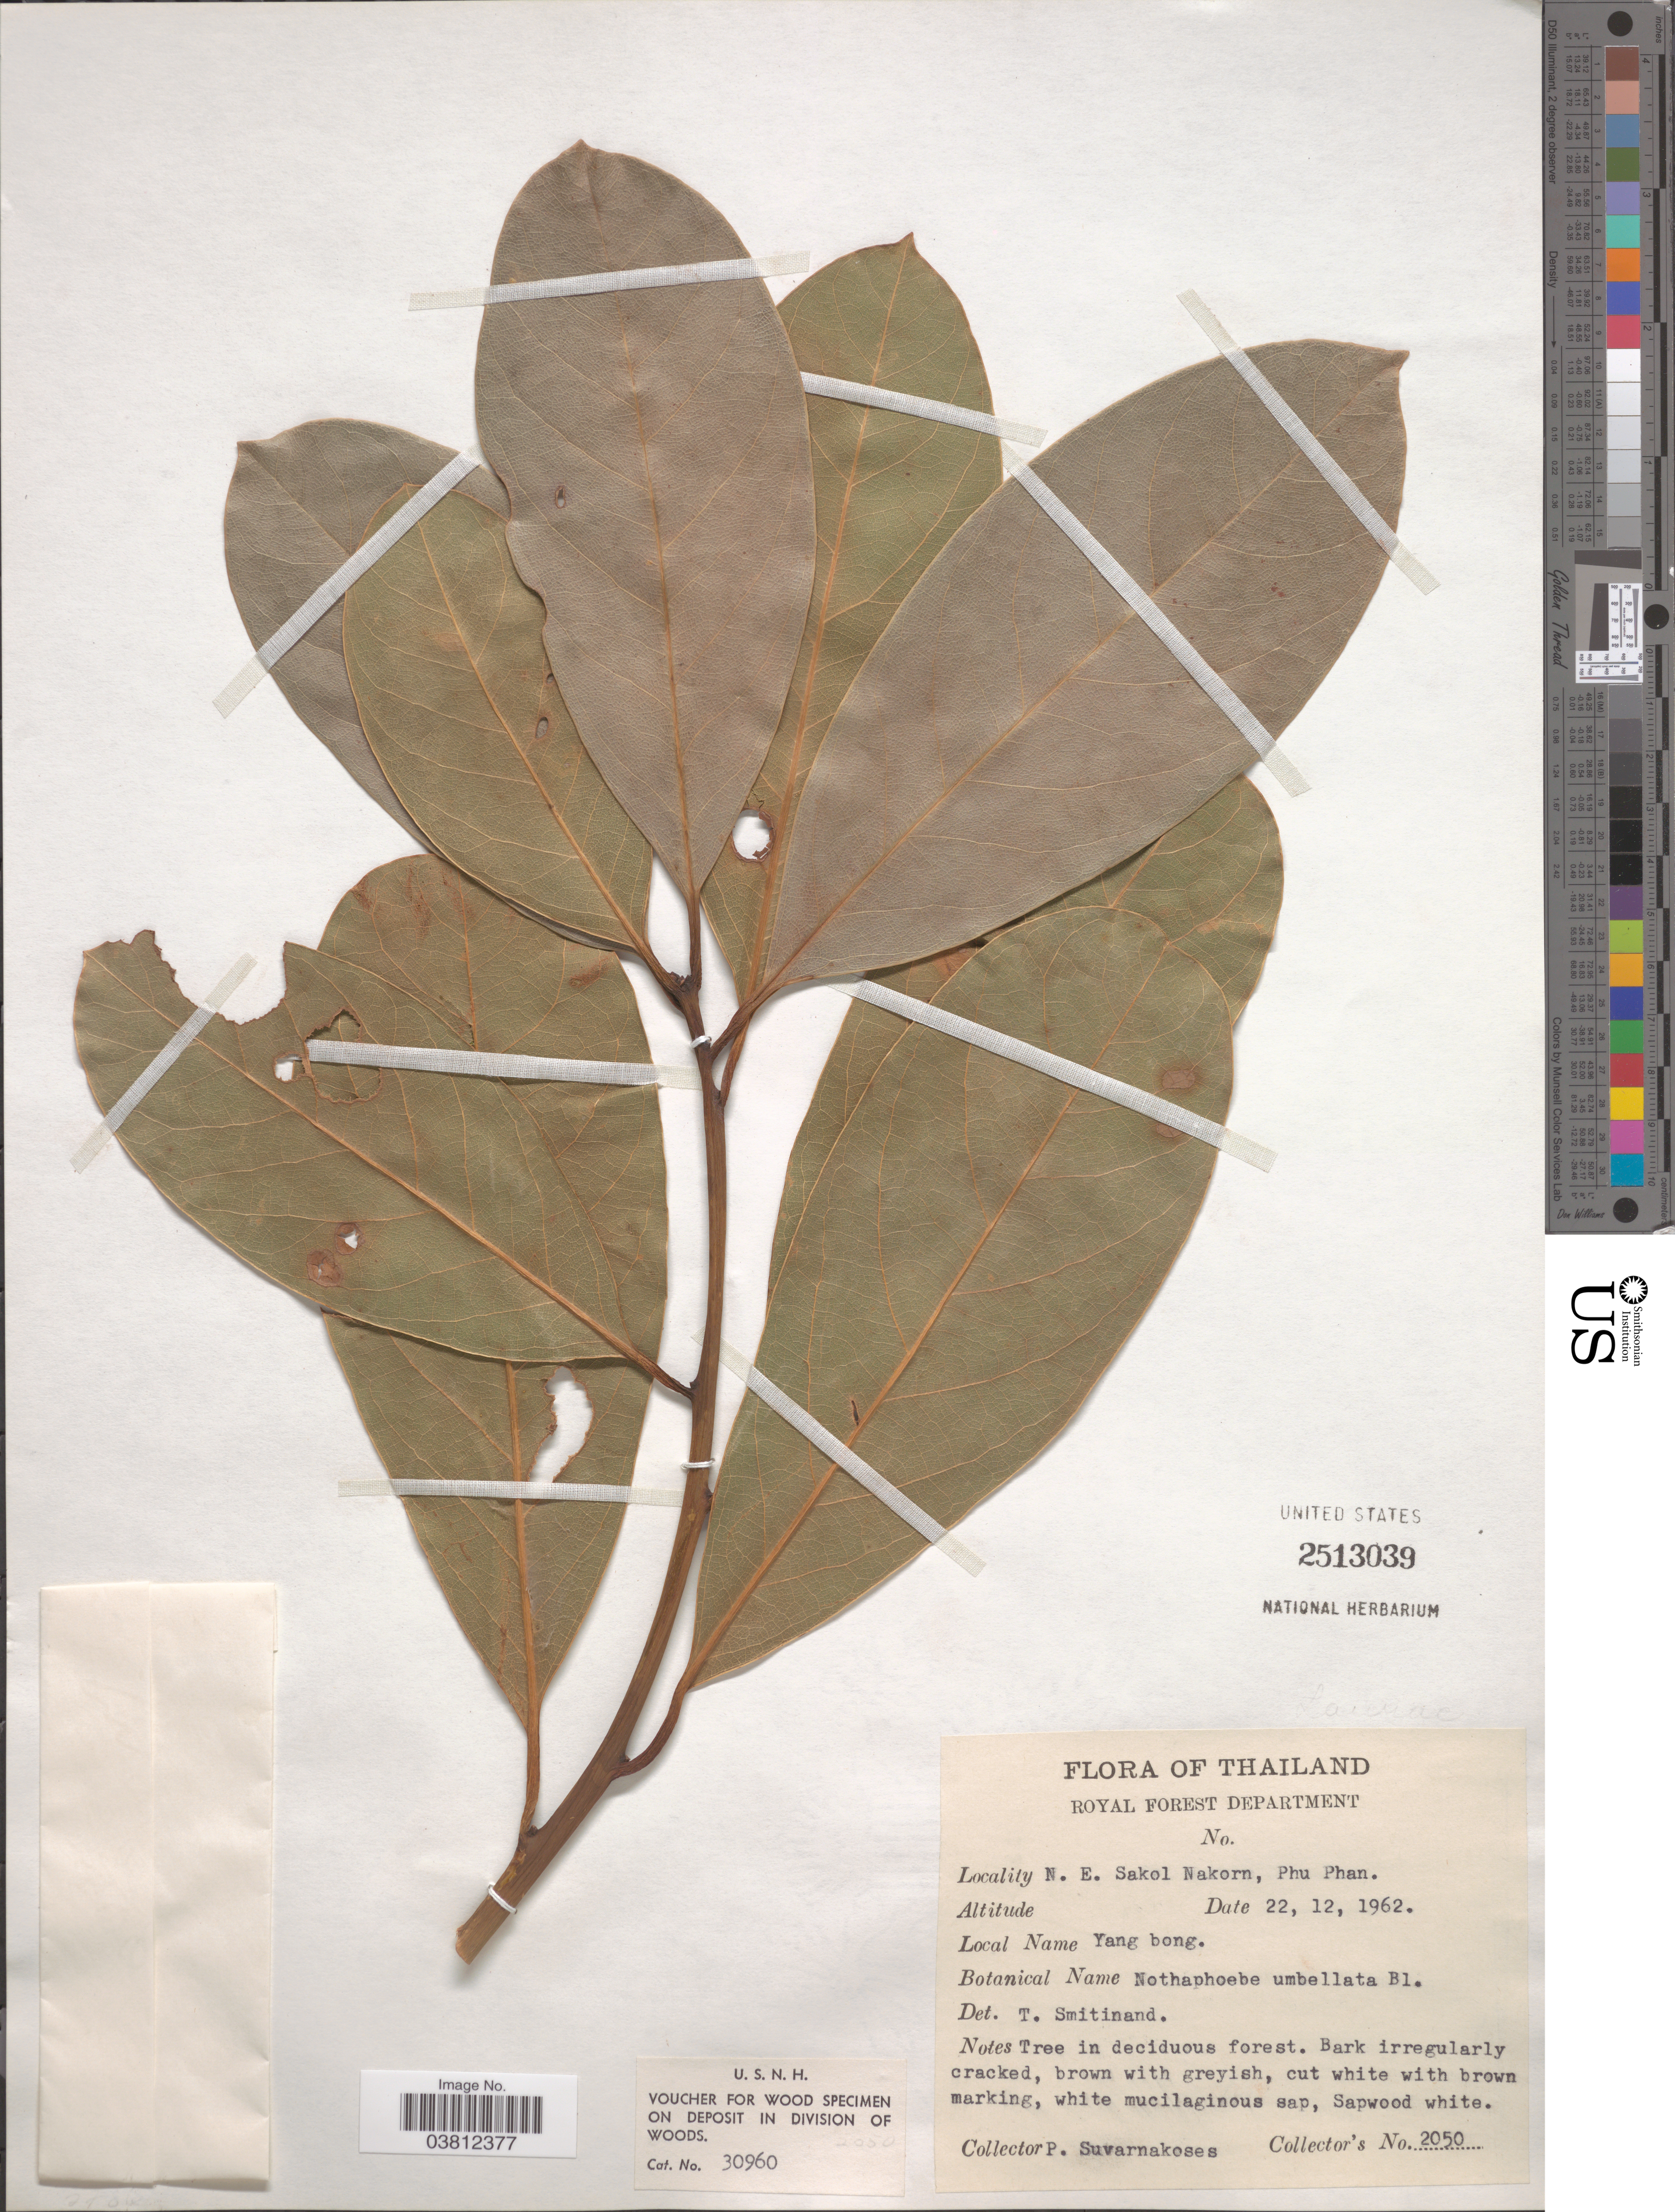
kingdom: Plantae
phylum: Tracheophyta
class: Magnoliopsida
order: Laurales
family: Lauraceae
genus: Nothaphoebe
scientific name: Nothaphoebe umbelliflora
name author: (Blume) Blume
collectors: P. Suvarnakoses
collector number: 2050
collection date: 1962-12-22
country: Thailand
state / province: Sakon Nakhon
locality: N. E. Sakol Nakorn, Phu Phan.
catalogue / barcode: US 2513039